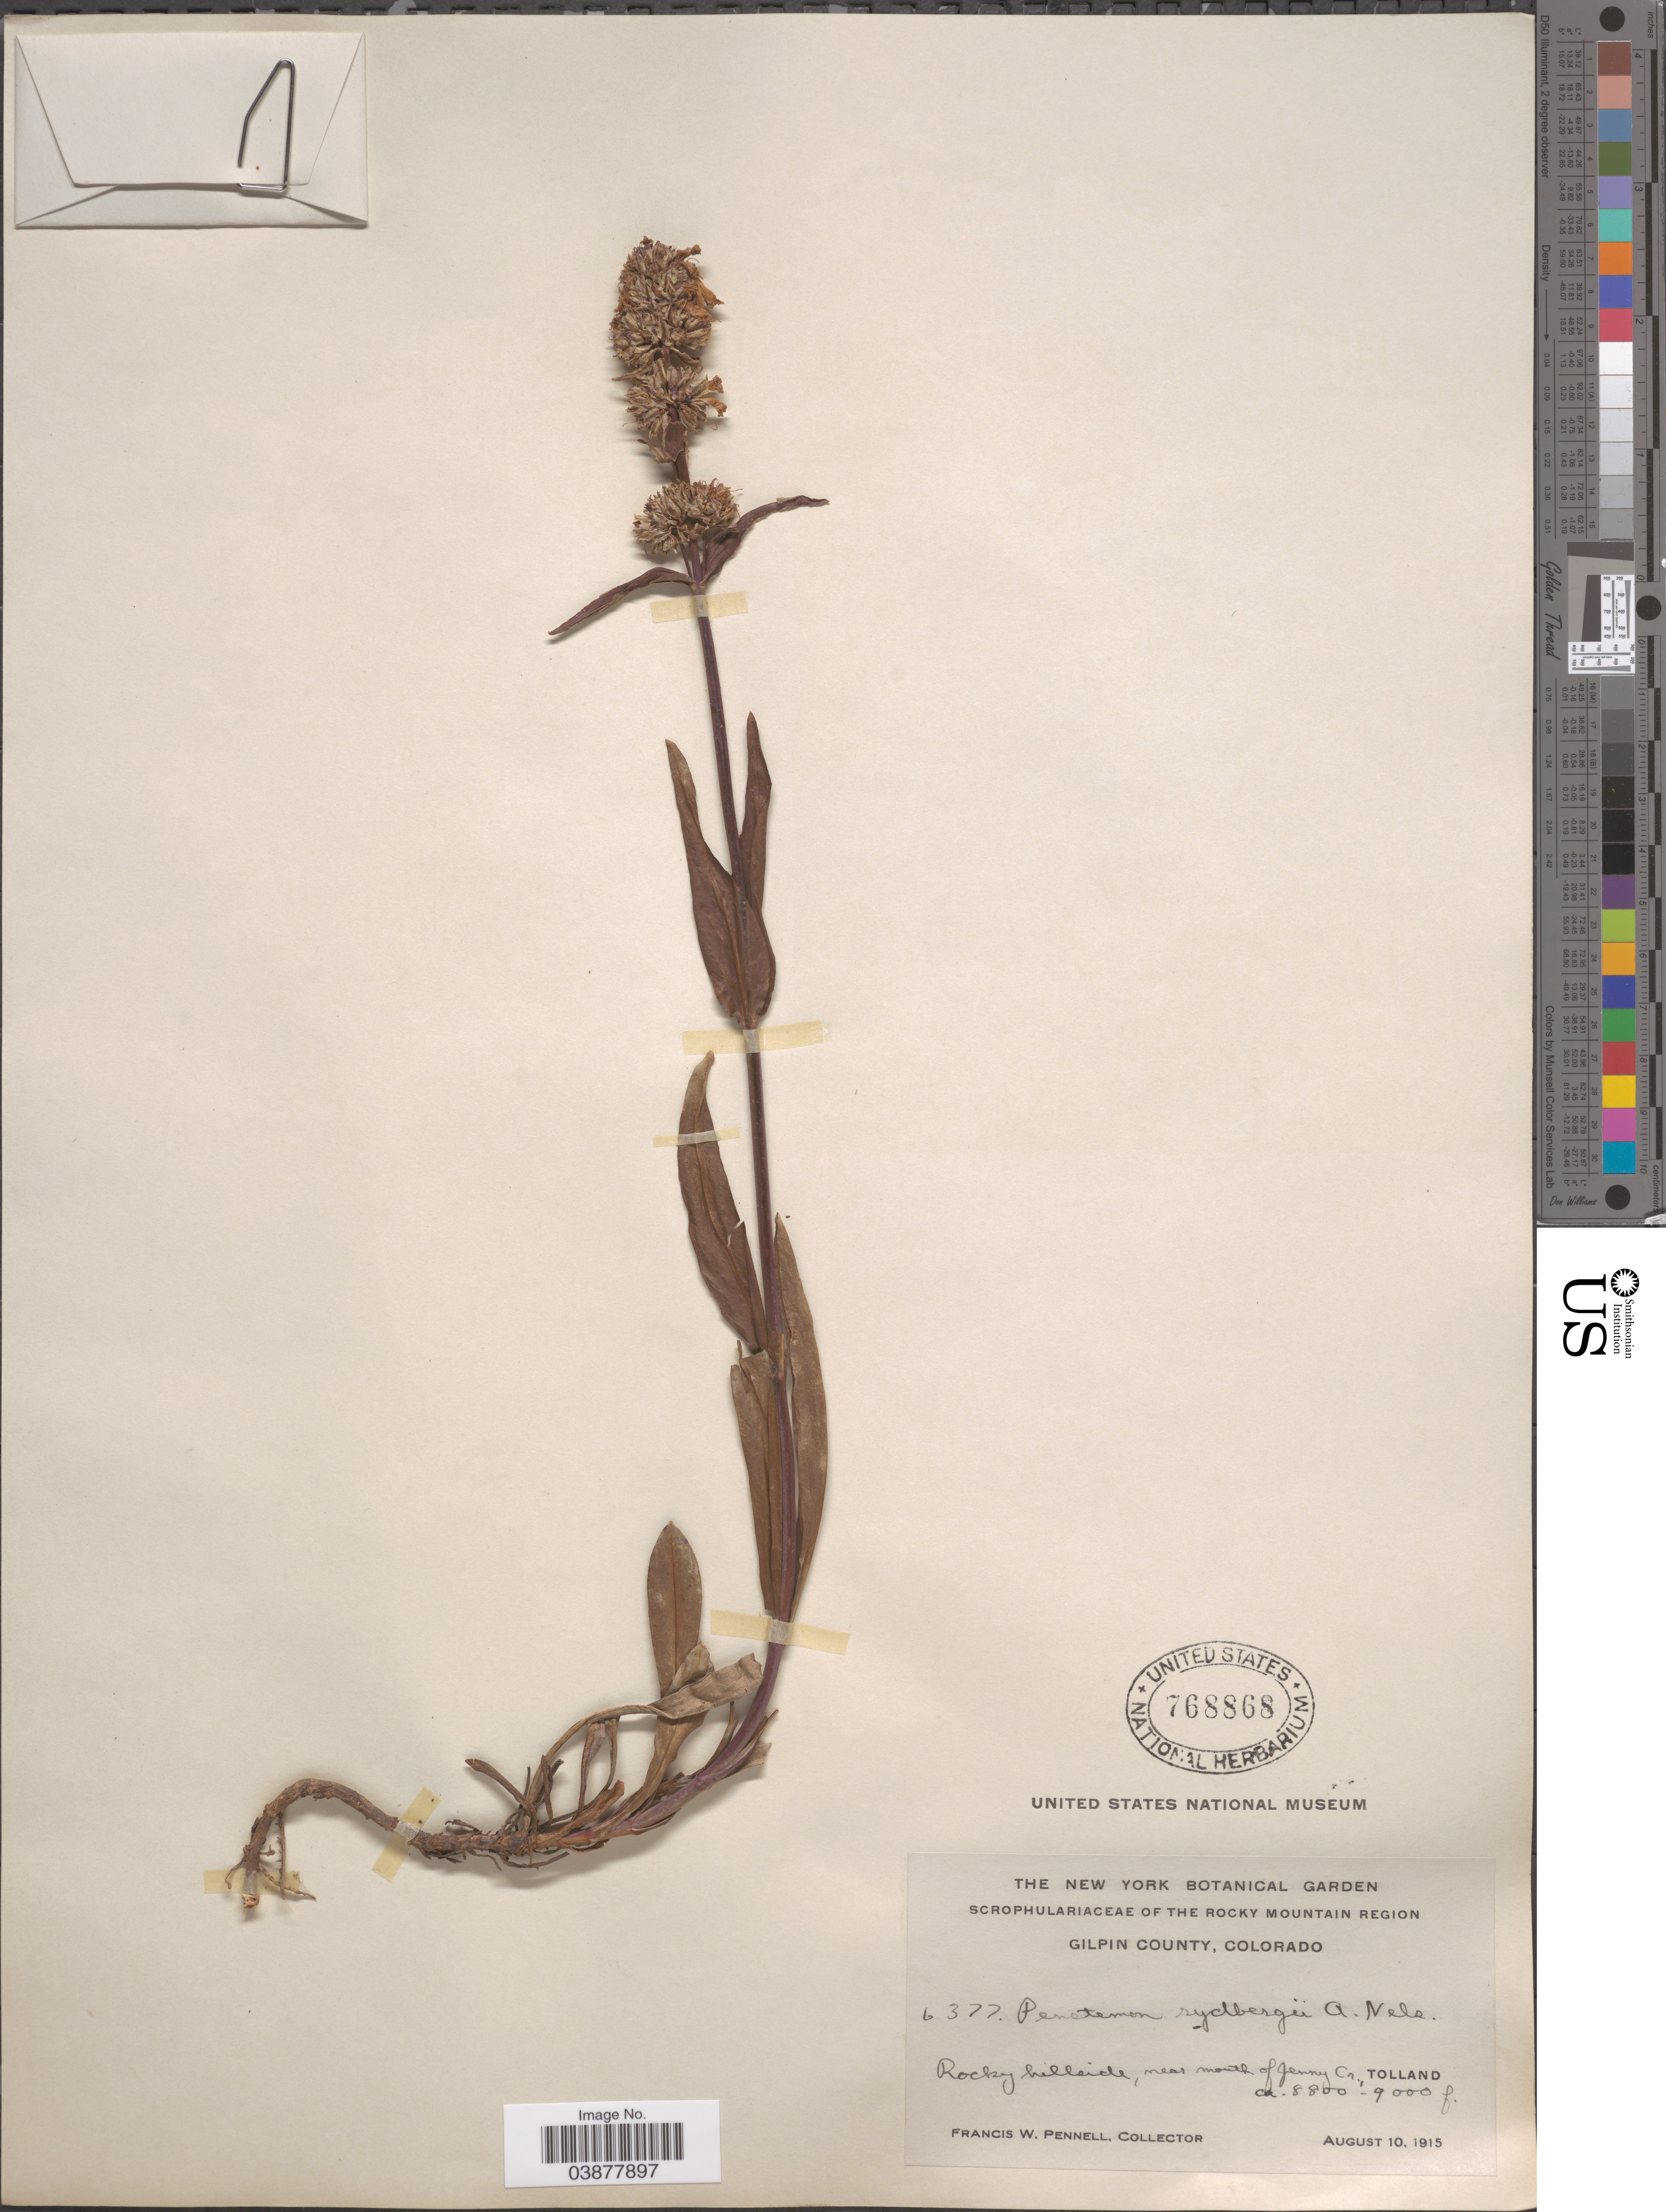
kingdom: Plantae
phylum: Tracheophyta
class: Magnoliopsida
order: Lamiales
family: Plantaginaceae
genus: Penstemon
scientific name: Penstemon rydbergii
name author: A. Nelson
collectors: F. W. Pennell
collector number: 6377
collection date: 1915-08-10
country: United States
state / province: Colorado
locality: The Rocky Mountain Region. Gilpin County. Rocky hillside, near mouth of Jenny Cr., Tolland.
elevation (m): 2682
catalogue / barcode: US 768868